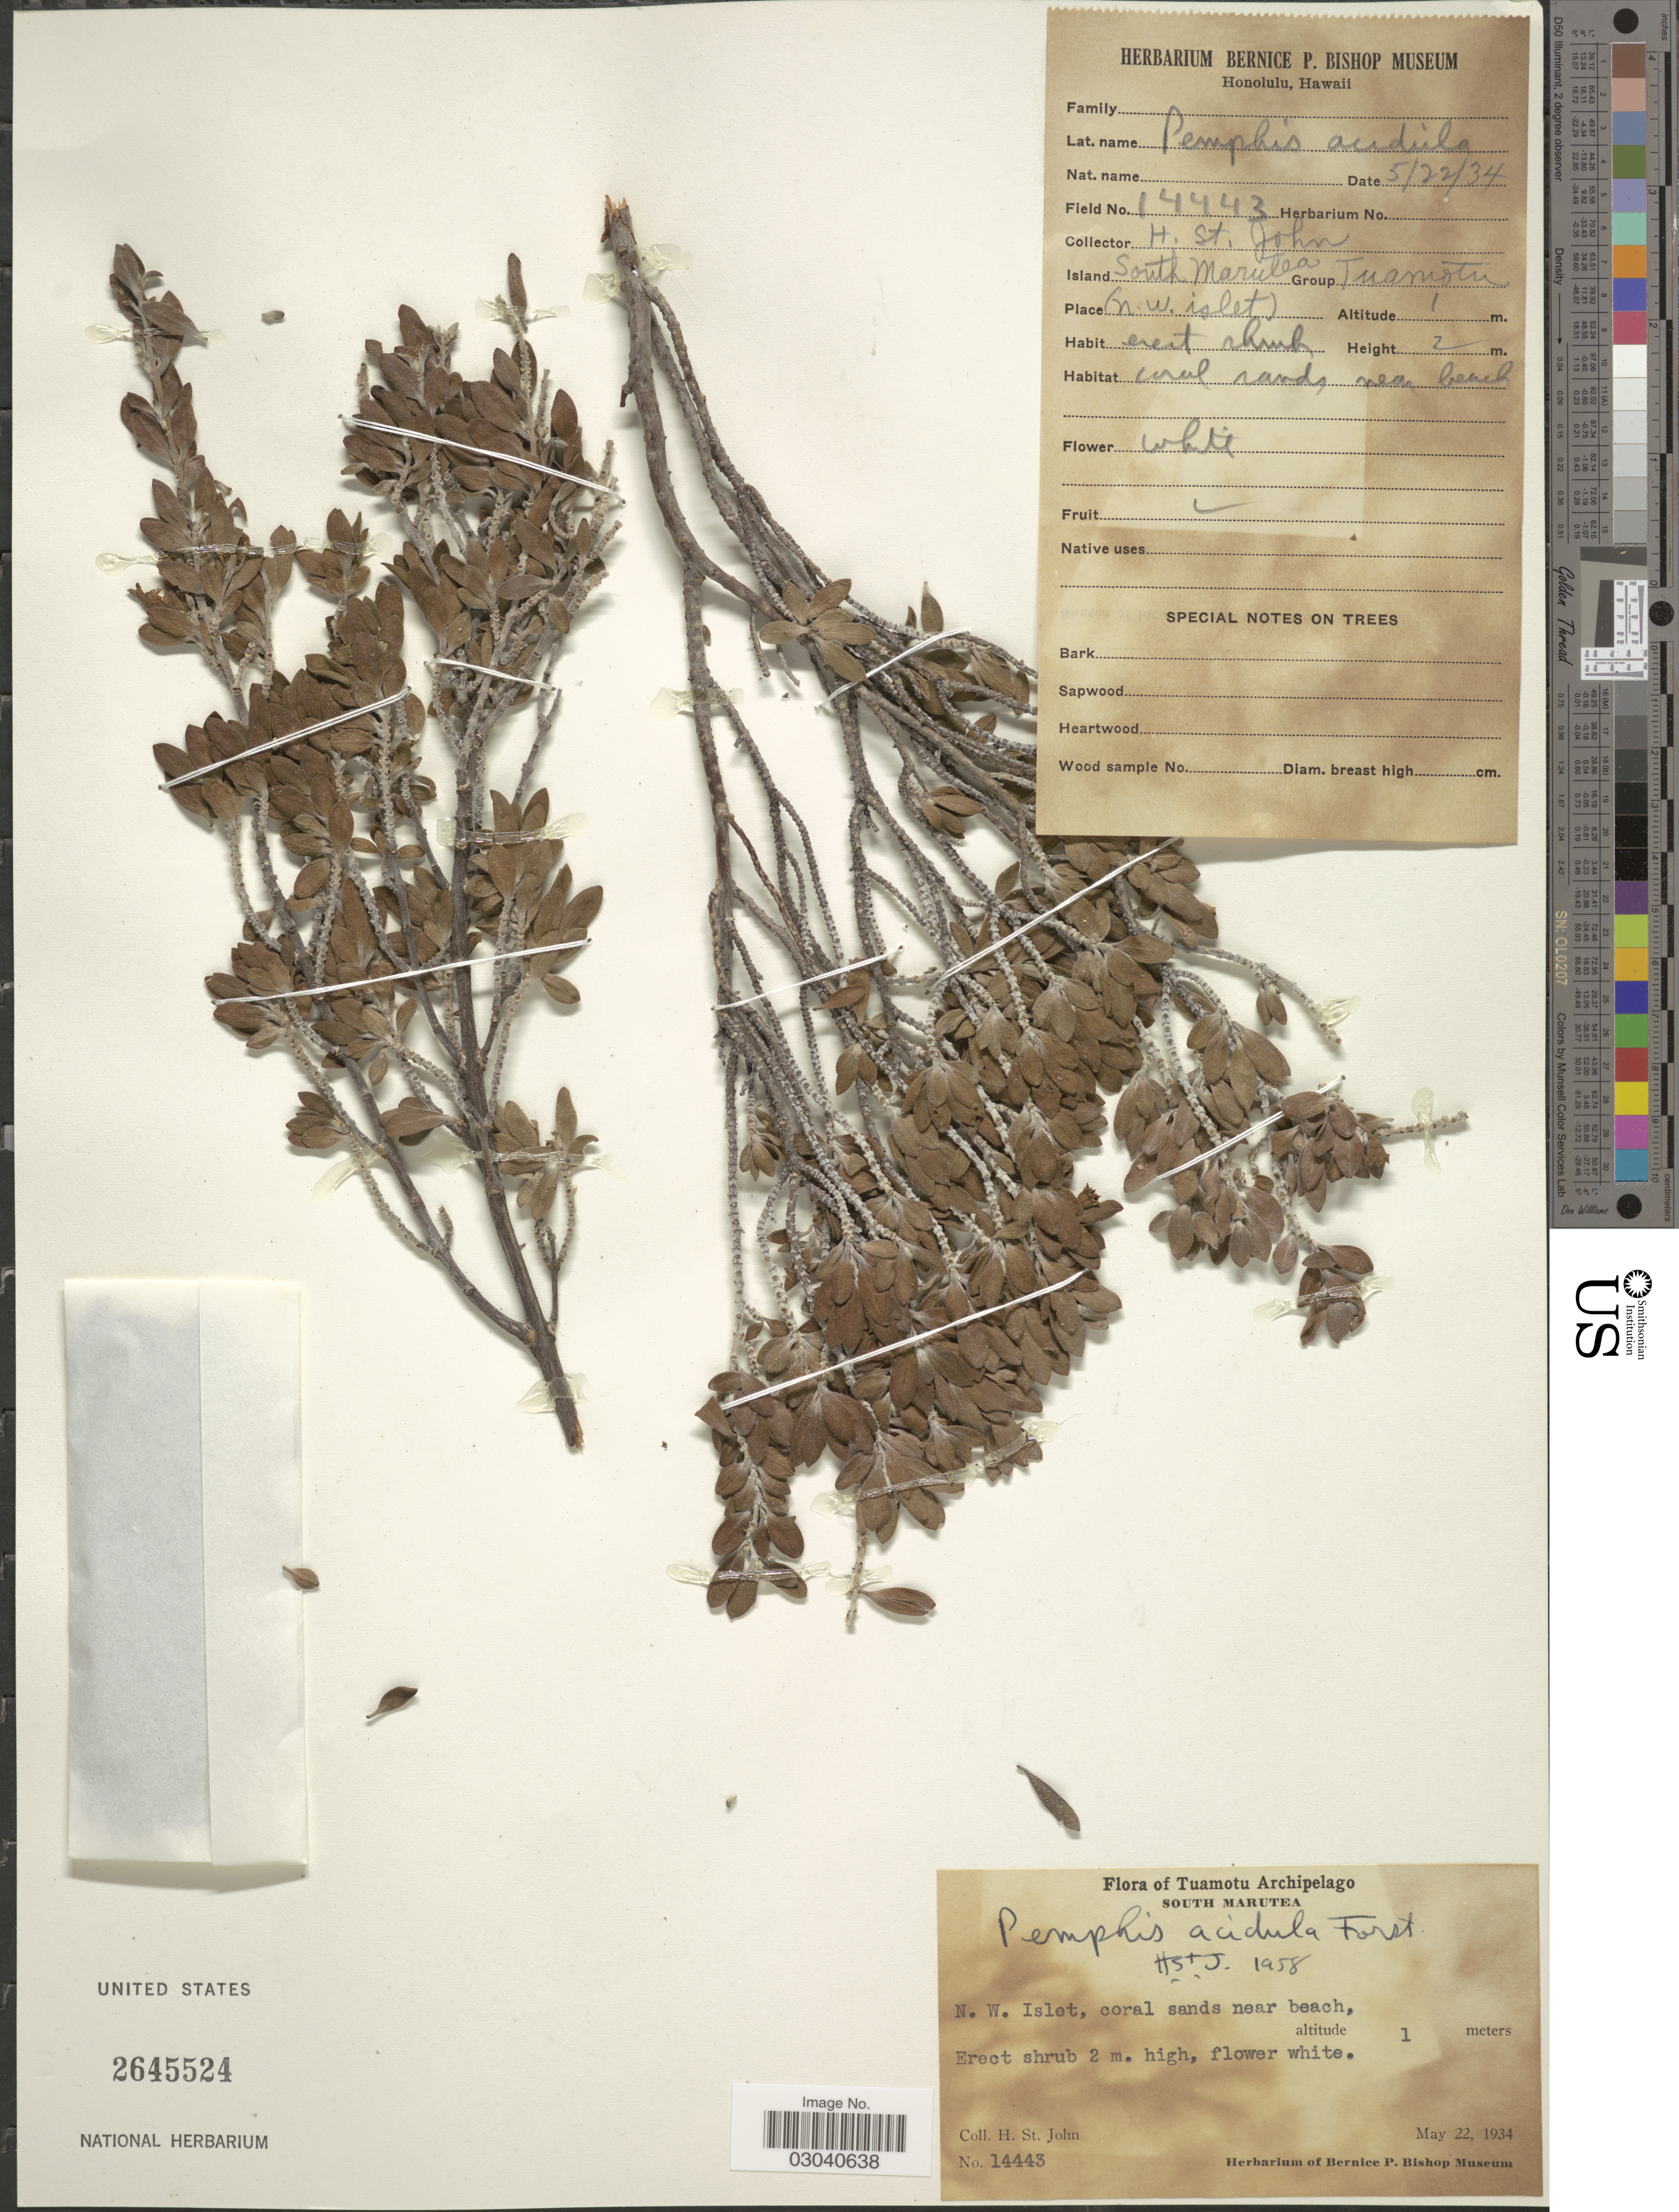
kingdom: Plantae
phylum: Tracheophyta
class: Magnoliopsida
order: Myrtales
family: Lythraceae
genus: Pemphis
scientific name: Pemphis acidula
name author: J.R. Forst. & G. Forst.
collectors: H. St. John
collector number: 14443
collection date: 1934-05-22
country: French Polynesia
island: Marutea South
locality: Tuamotu Archipelago. South Marutea. N. W. Islet.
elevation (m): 1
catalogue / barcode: US 2645524